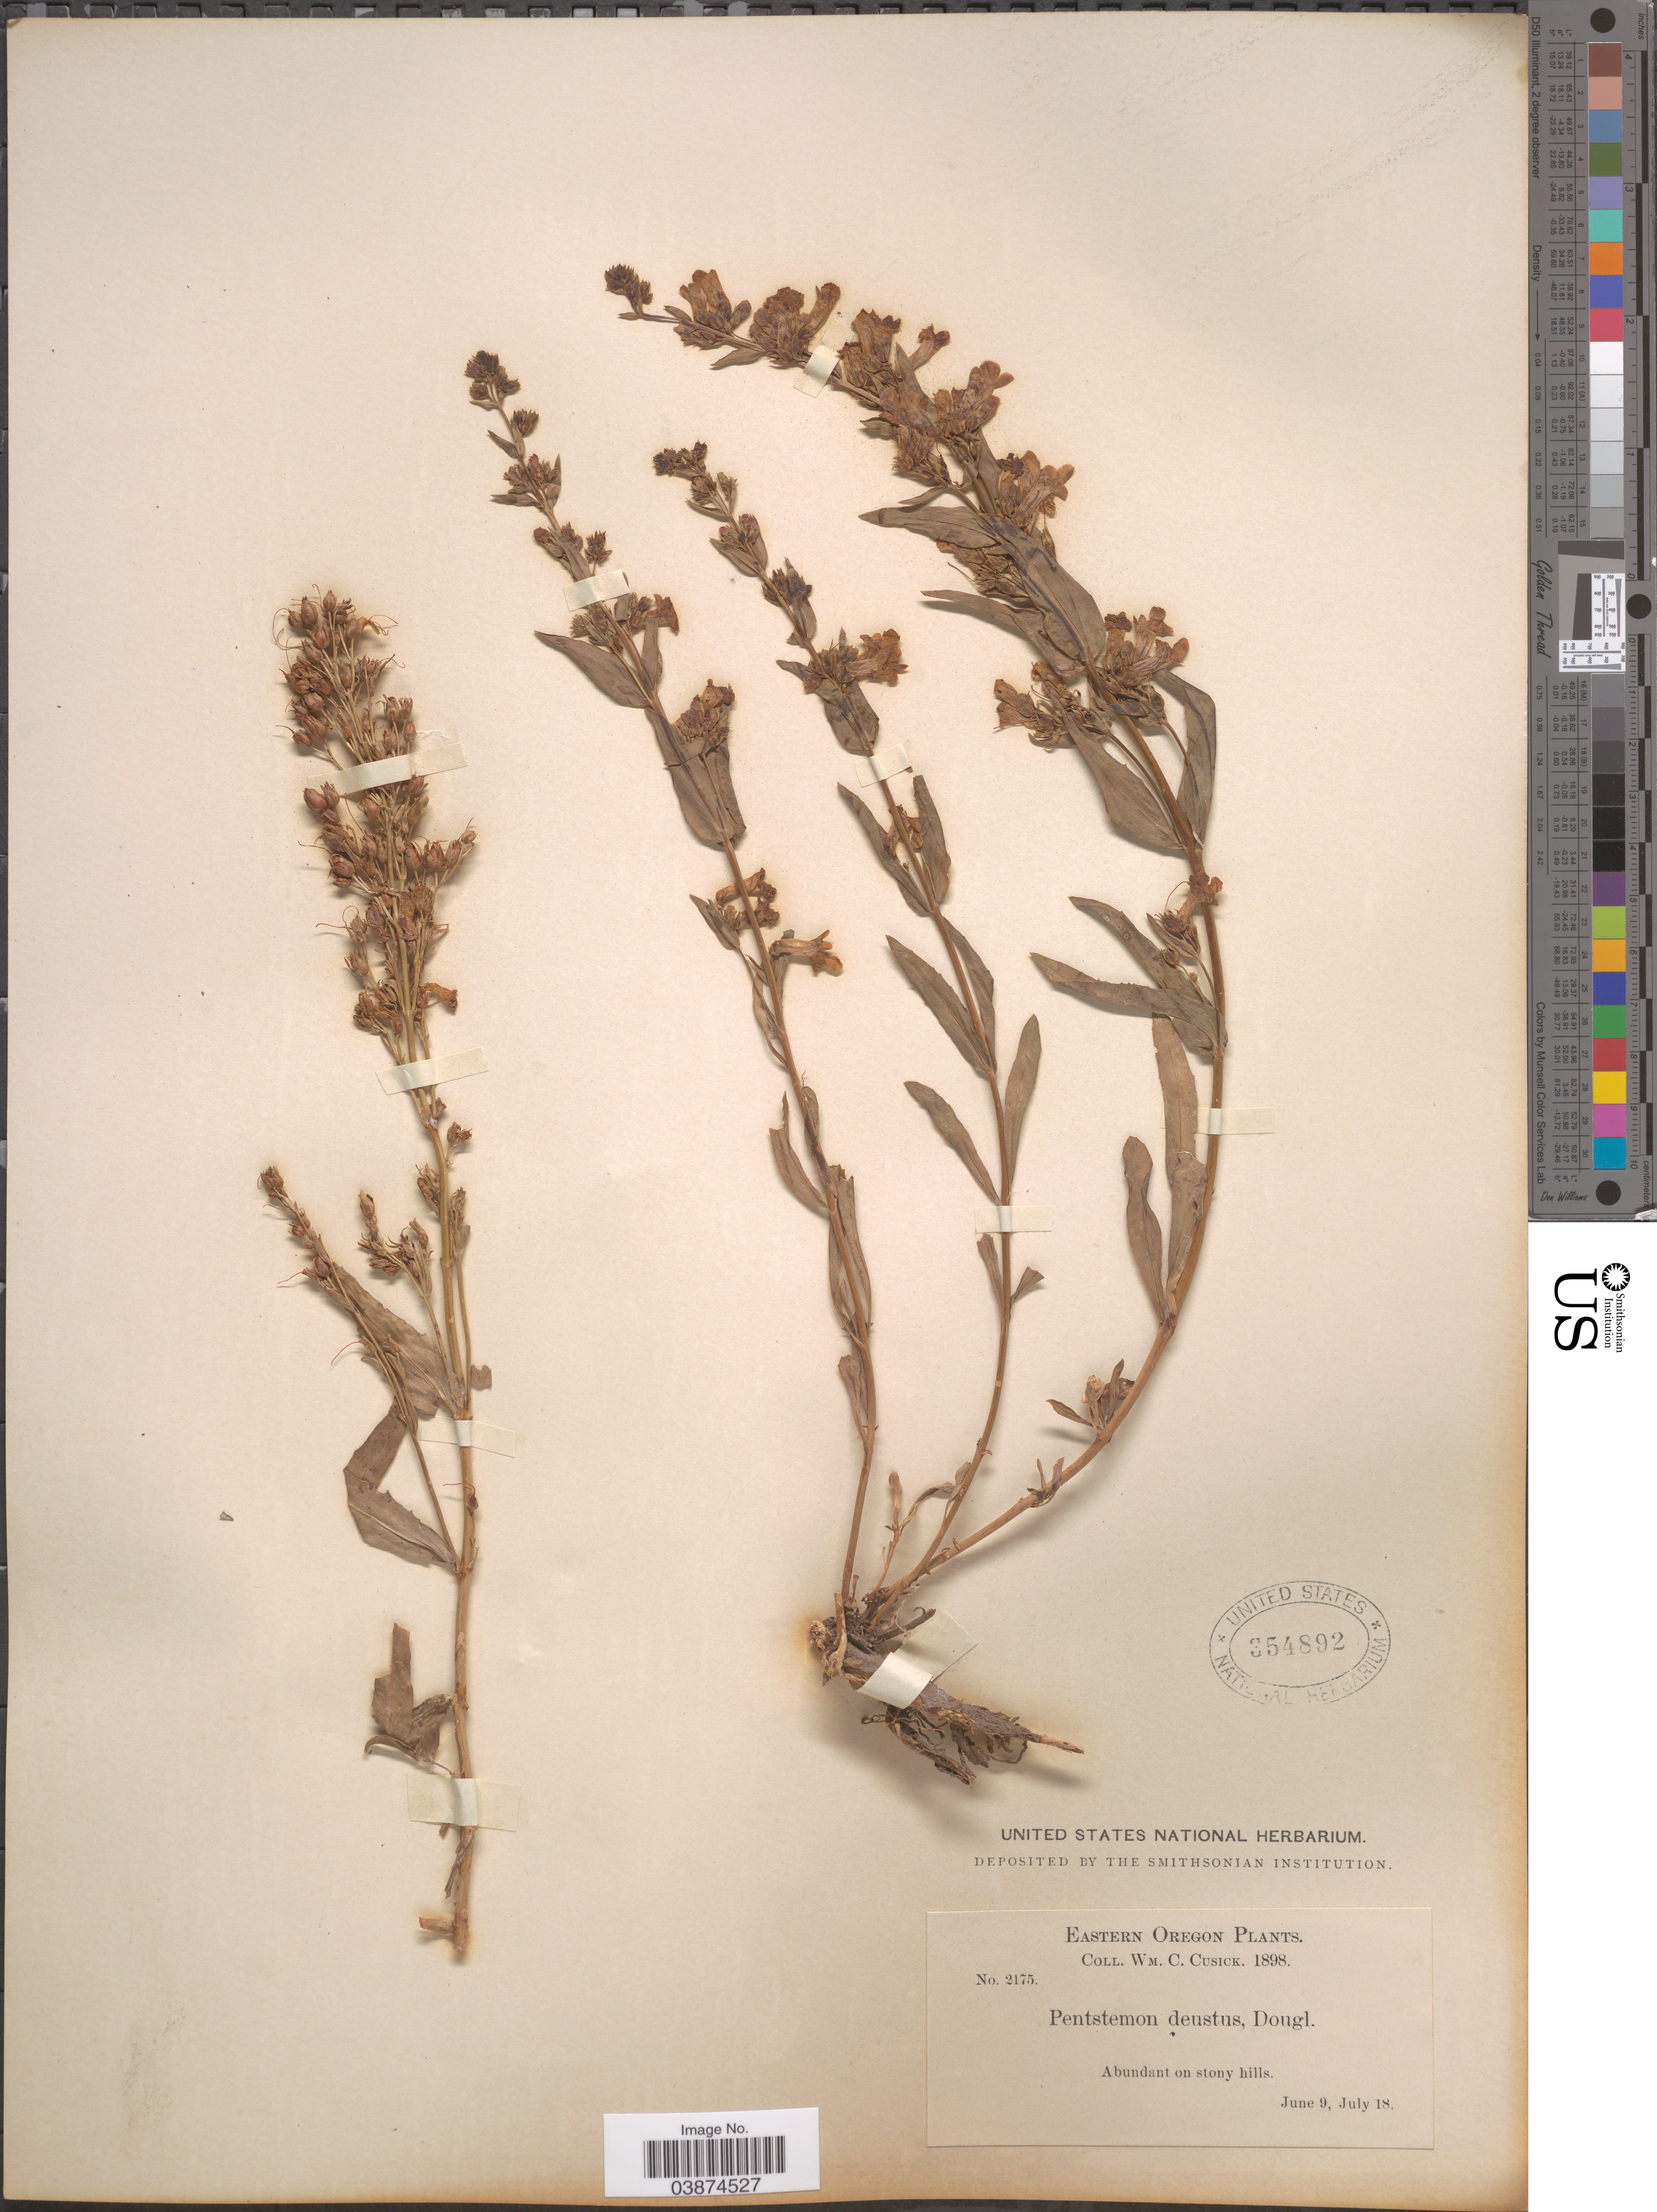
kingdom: Plantae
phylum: Tracheophyta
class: Magnoliopsida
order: Lamiales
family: Plantaginaceae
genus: Penstemon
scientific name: Penstemon deustus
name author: Douglas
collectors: W. C. Cusick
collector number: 2175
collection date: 1898-06-09/1898-07-18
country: United States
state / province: Oregon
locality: Eastern Oregon. Abundant on stony hills.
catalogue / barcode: US 354892